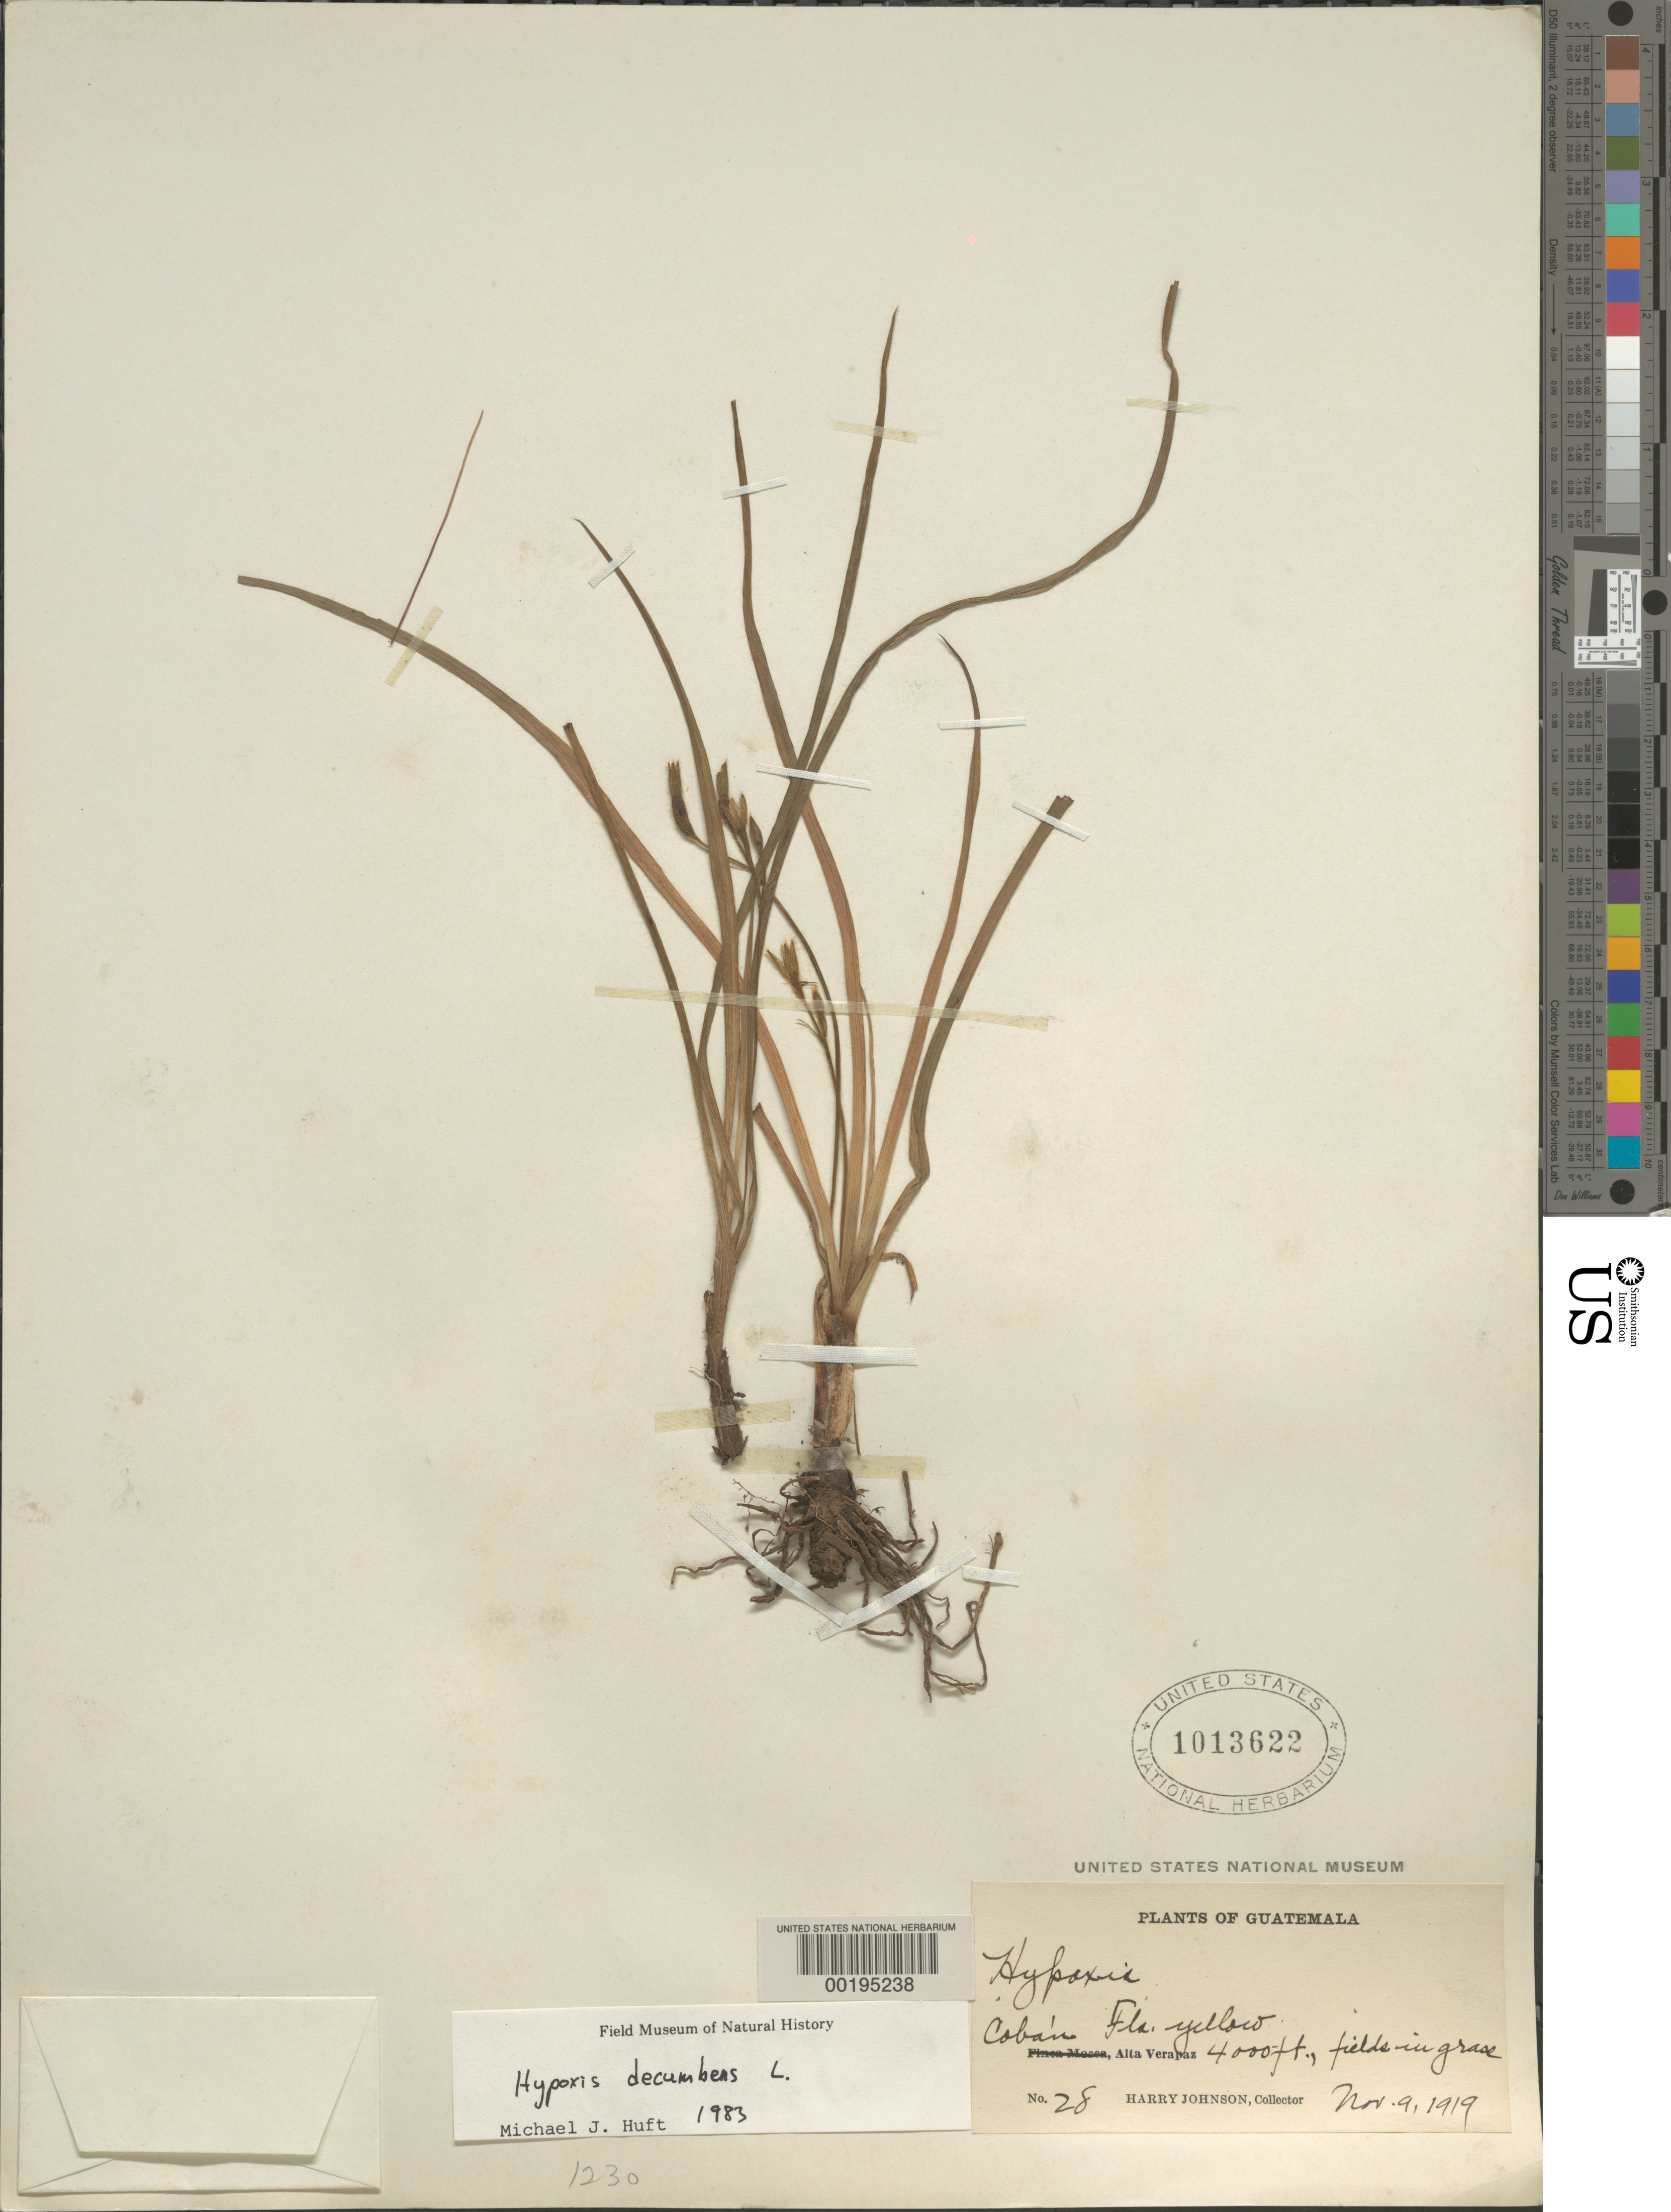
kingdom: Plantae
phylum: Tracheophyta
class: Liliopsida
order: Asparagales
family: Hypoxidaceae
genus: Hypoxis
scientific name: Hypoxis decumbens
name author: L.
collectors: H. Johnson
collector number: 28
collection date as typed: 09 Nov 1919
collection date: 1919-11-09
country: Guatemala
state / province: Alta Verapaz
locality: Cobán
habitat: Fields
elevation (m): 1219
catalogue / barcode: US 1013622